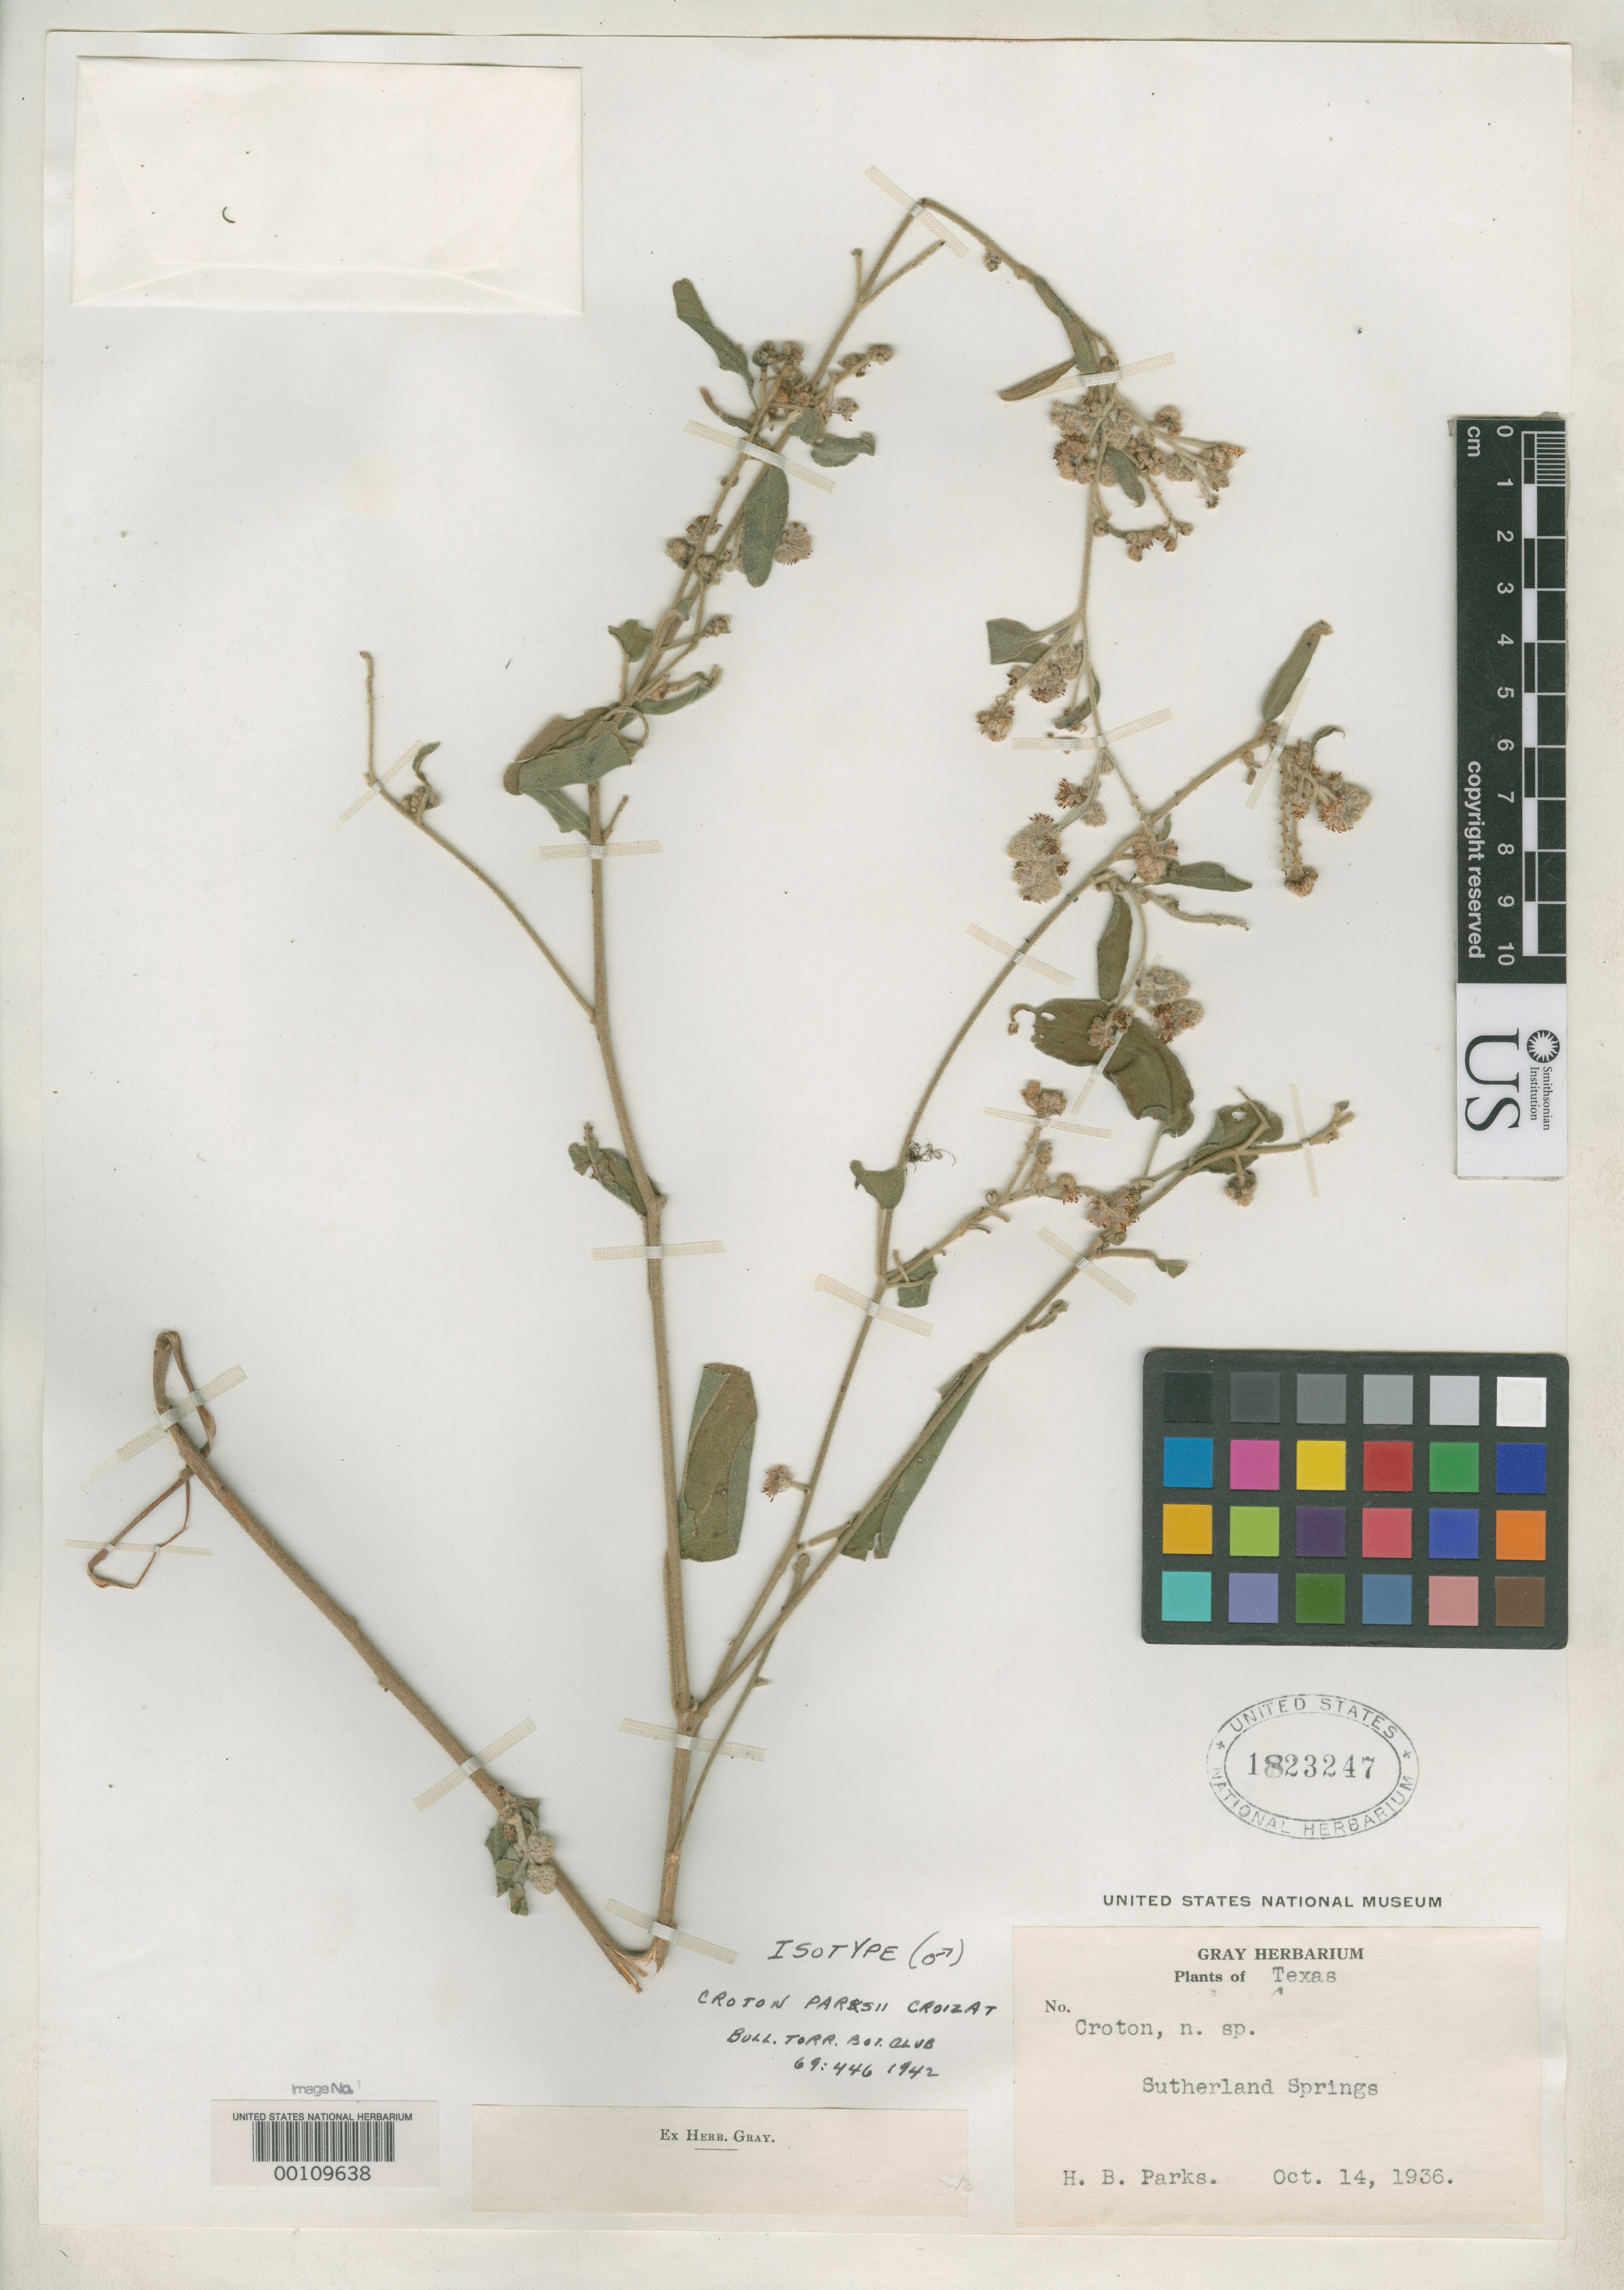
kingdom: Plantae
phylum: Tracheophyta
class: Magnoliopsida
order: Malpighiales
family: Euphorbiaceae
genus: Croton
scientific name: Croton parksii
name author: Croizat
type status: Isotype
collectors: H. Parks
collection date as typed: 14 Oct 1936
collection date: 1936-10-14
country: United States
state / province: Texas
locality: Sutherland Spring.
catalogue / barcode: US 1823247